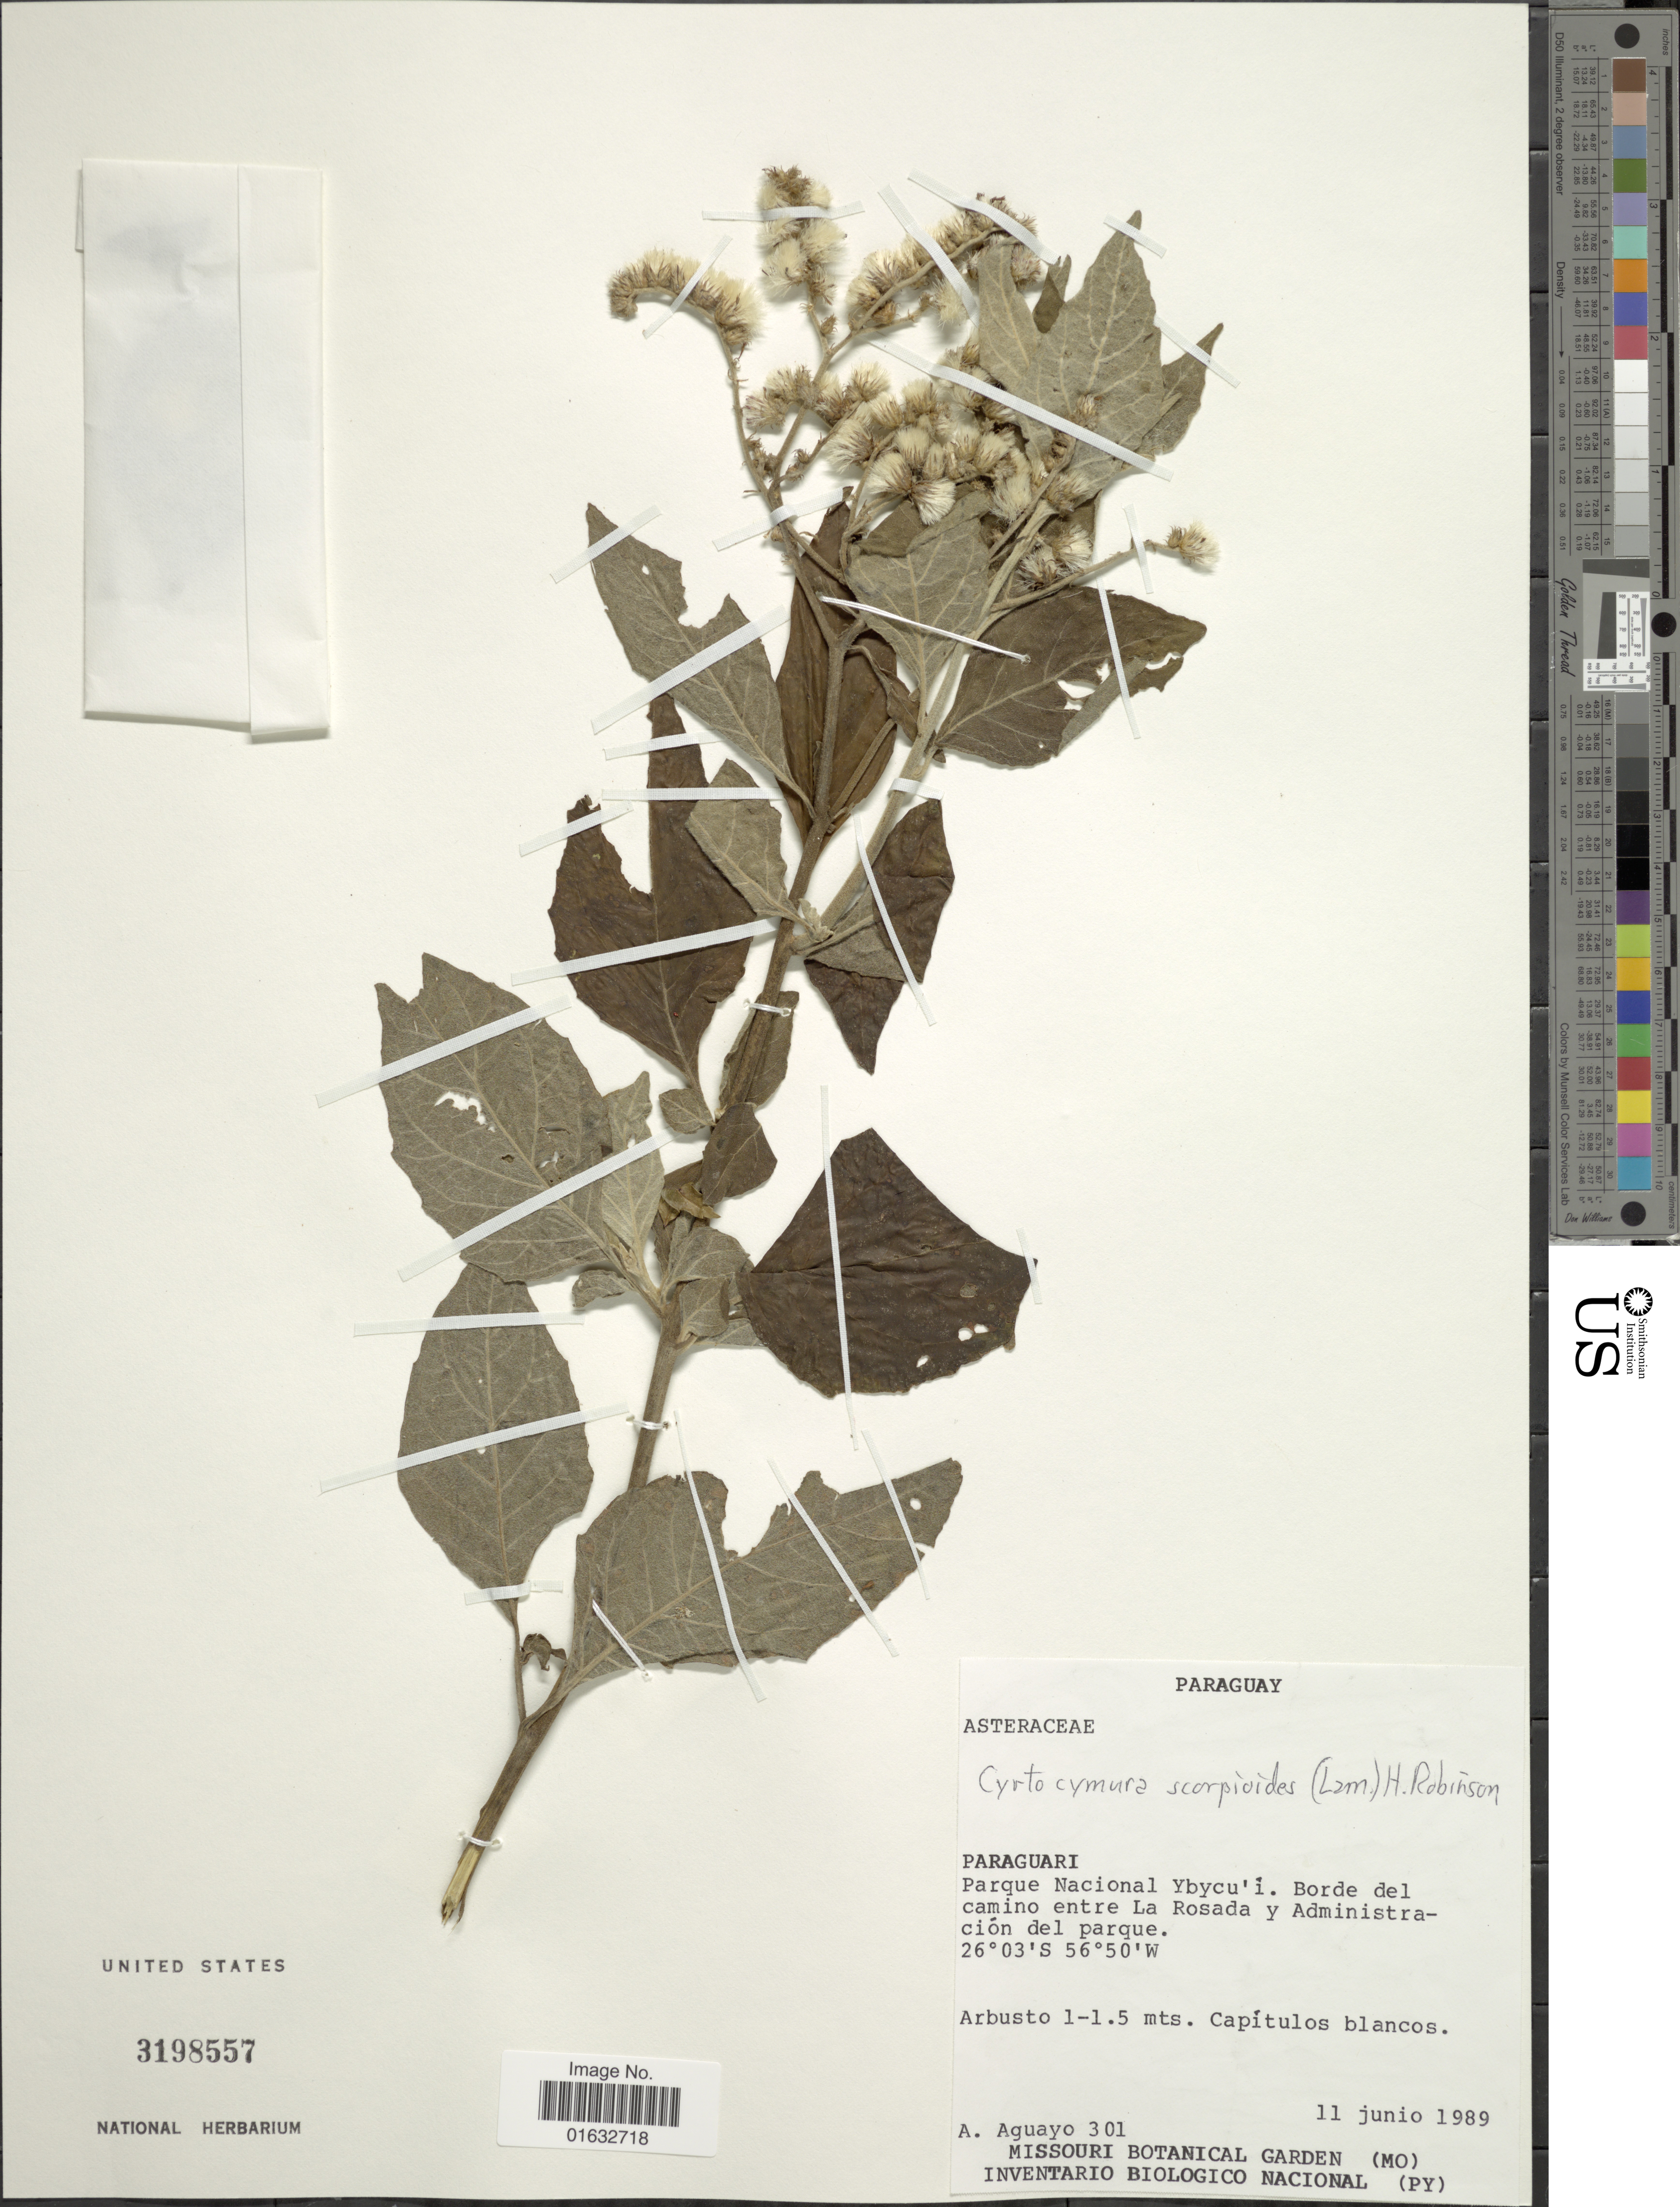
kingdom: Plantae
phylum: Tracheophyta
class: Magnoliopsida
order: Asterales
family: Asteraceae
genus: Cyrtocymura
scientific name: Cyrtocymura scorpioides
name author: (Lam.) H. Rob.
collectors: A. Aguayo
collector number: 301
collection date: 1989-06-11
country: Paraguay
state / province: Paraguari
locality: Parque Naciona Ybycu ' i. Borde del camino entre la Rosada y Adminstracion del parque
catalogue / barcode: US 3198557